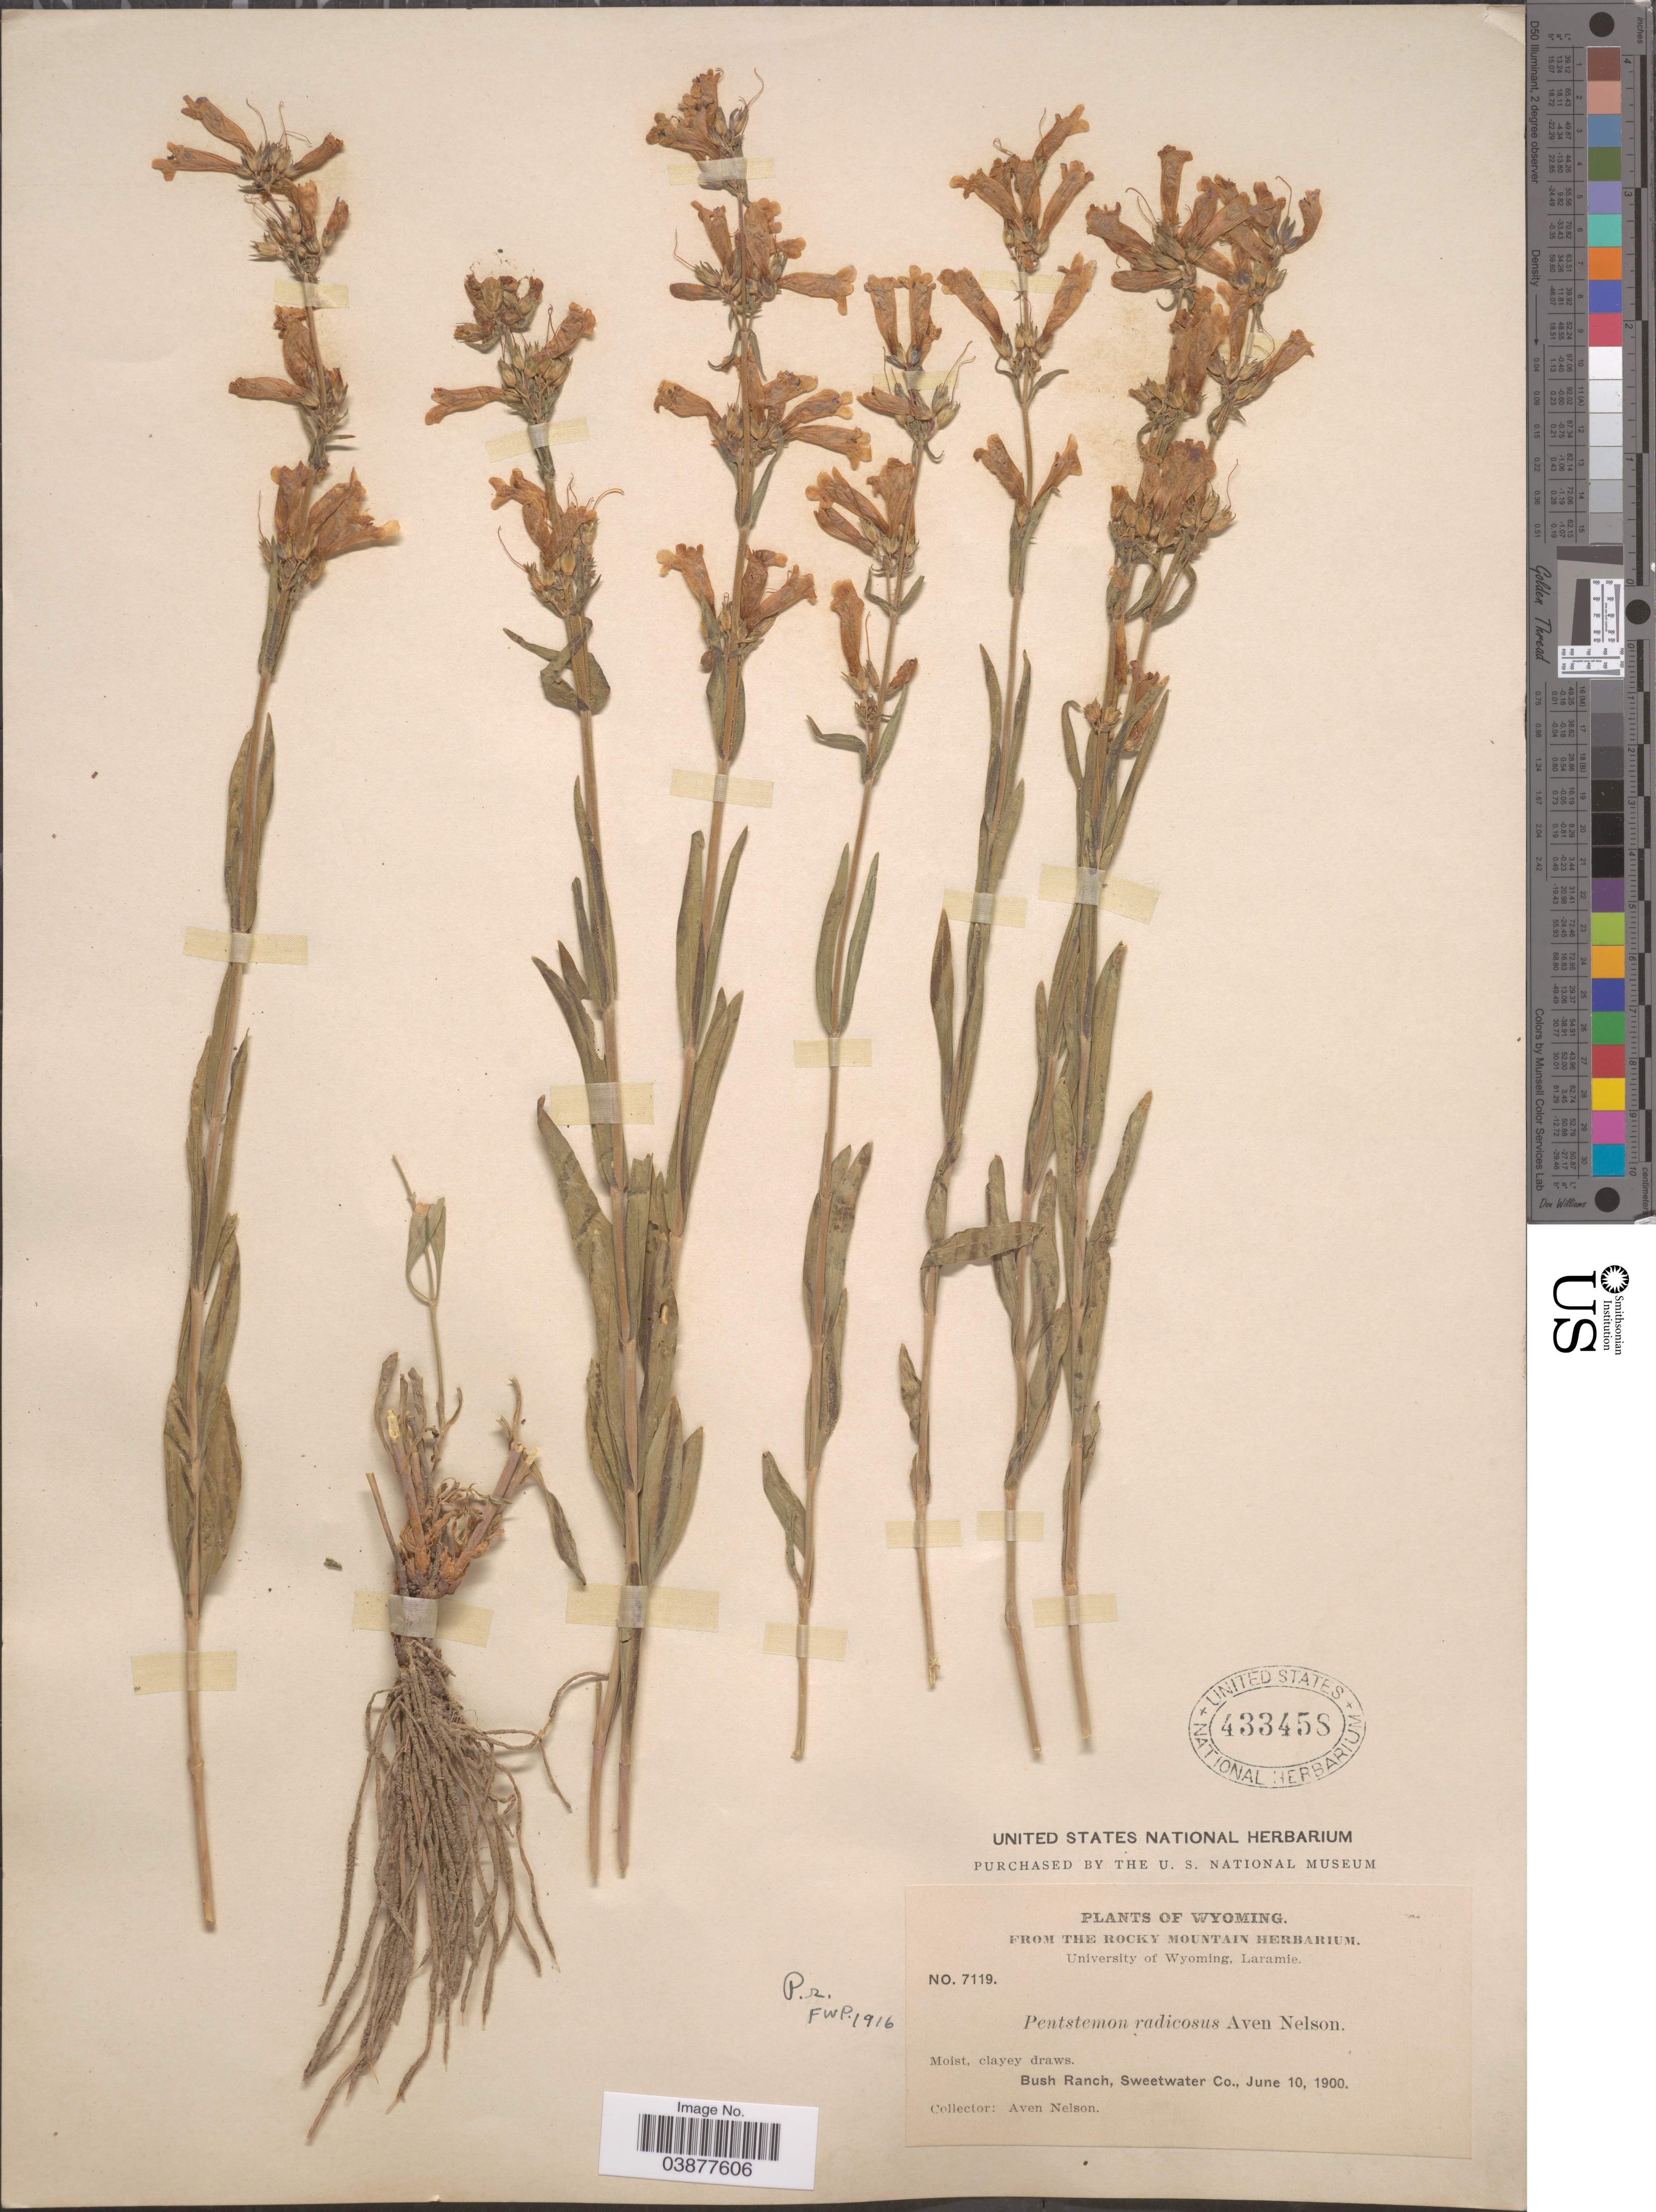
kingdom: Plantae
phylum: Tracheophyta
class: Magnoliopsida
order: Lamiales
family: Plantaginaceae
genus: Penstemon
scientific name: Penstemon radicosus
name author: A. Nelson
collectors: A. Nelson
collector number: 7119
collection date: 1900-06-10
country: United States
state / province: Wyoming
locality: Bush Ranch, Sweetwater Co.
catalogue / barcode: US 433458